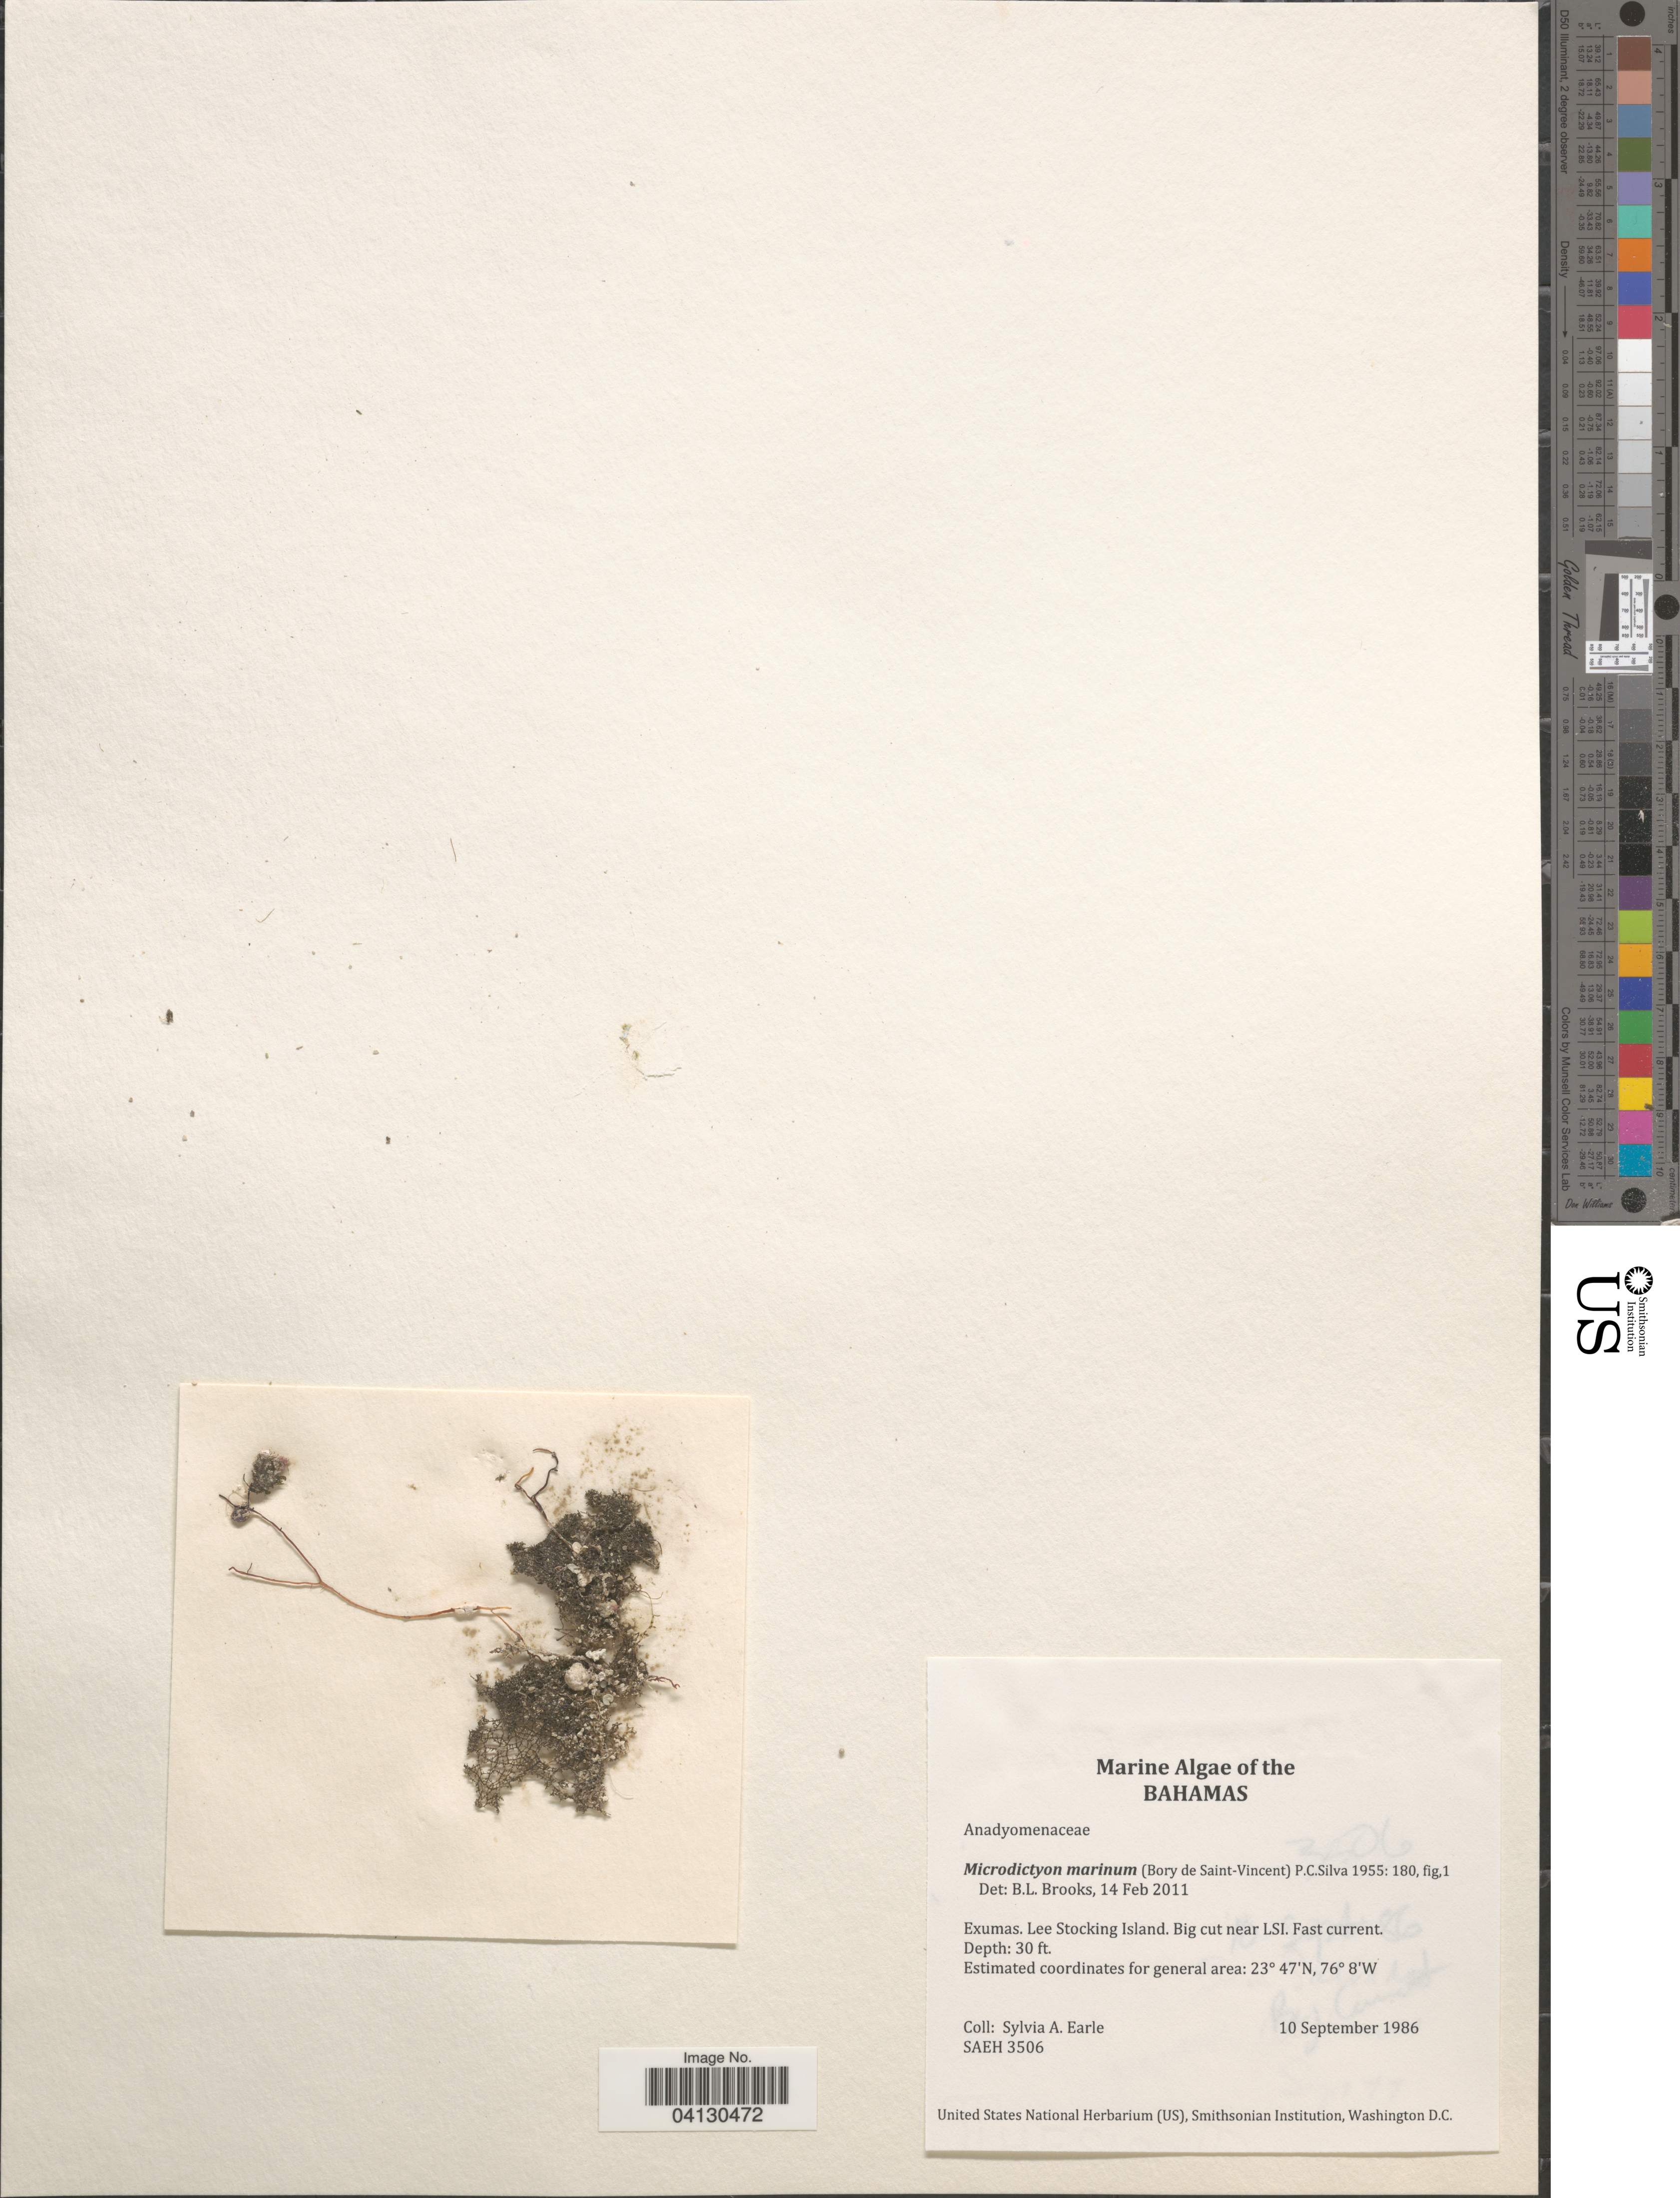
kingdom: Plantae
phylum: Chlorophyta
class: Ulvophyceae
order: Cladophorales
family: Anadyomenaceae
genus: Microdictyon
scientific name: Microdictyon marinum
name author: (Bory) P.C. Silva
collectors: S. A. Earle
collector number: SAEH3506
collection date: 1986-09-10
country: Bahamas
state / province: Exuma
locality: Exumas. Lee Stocking Island. Big cut near LSI.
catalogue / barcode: US 329179